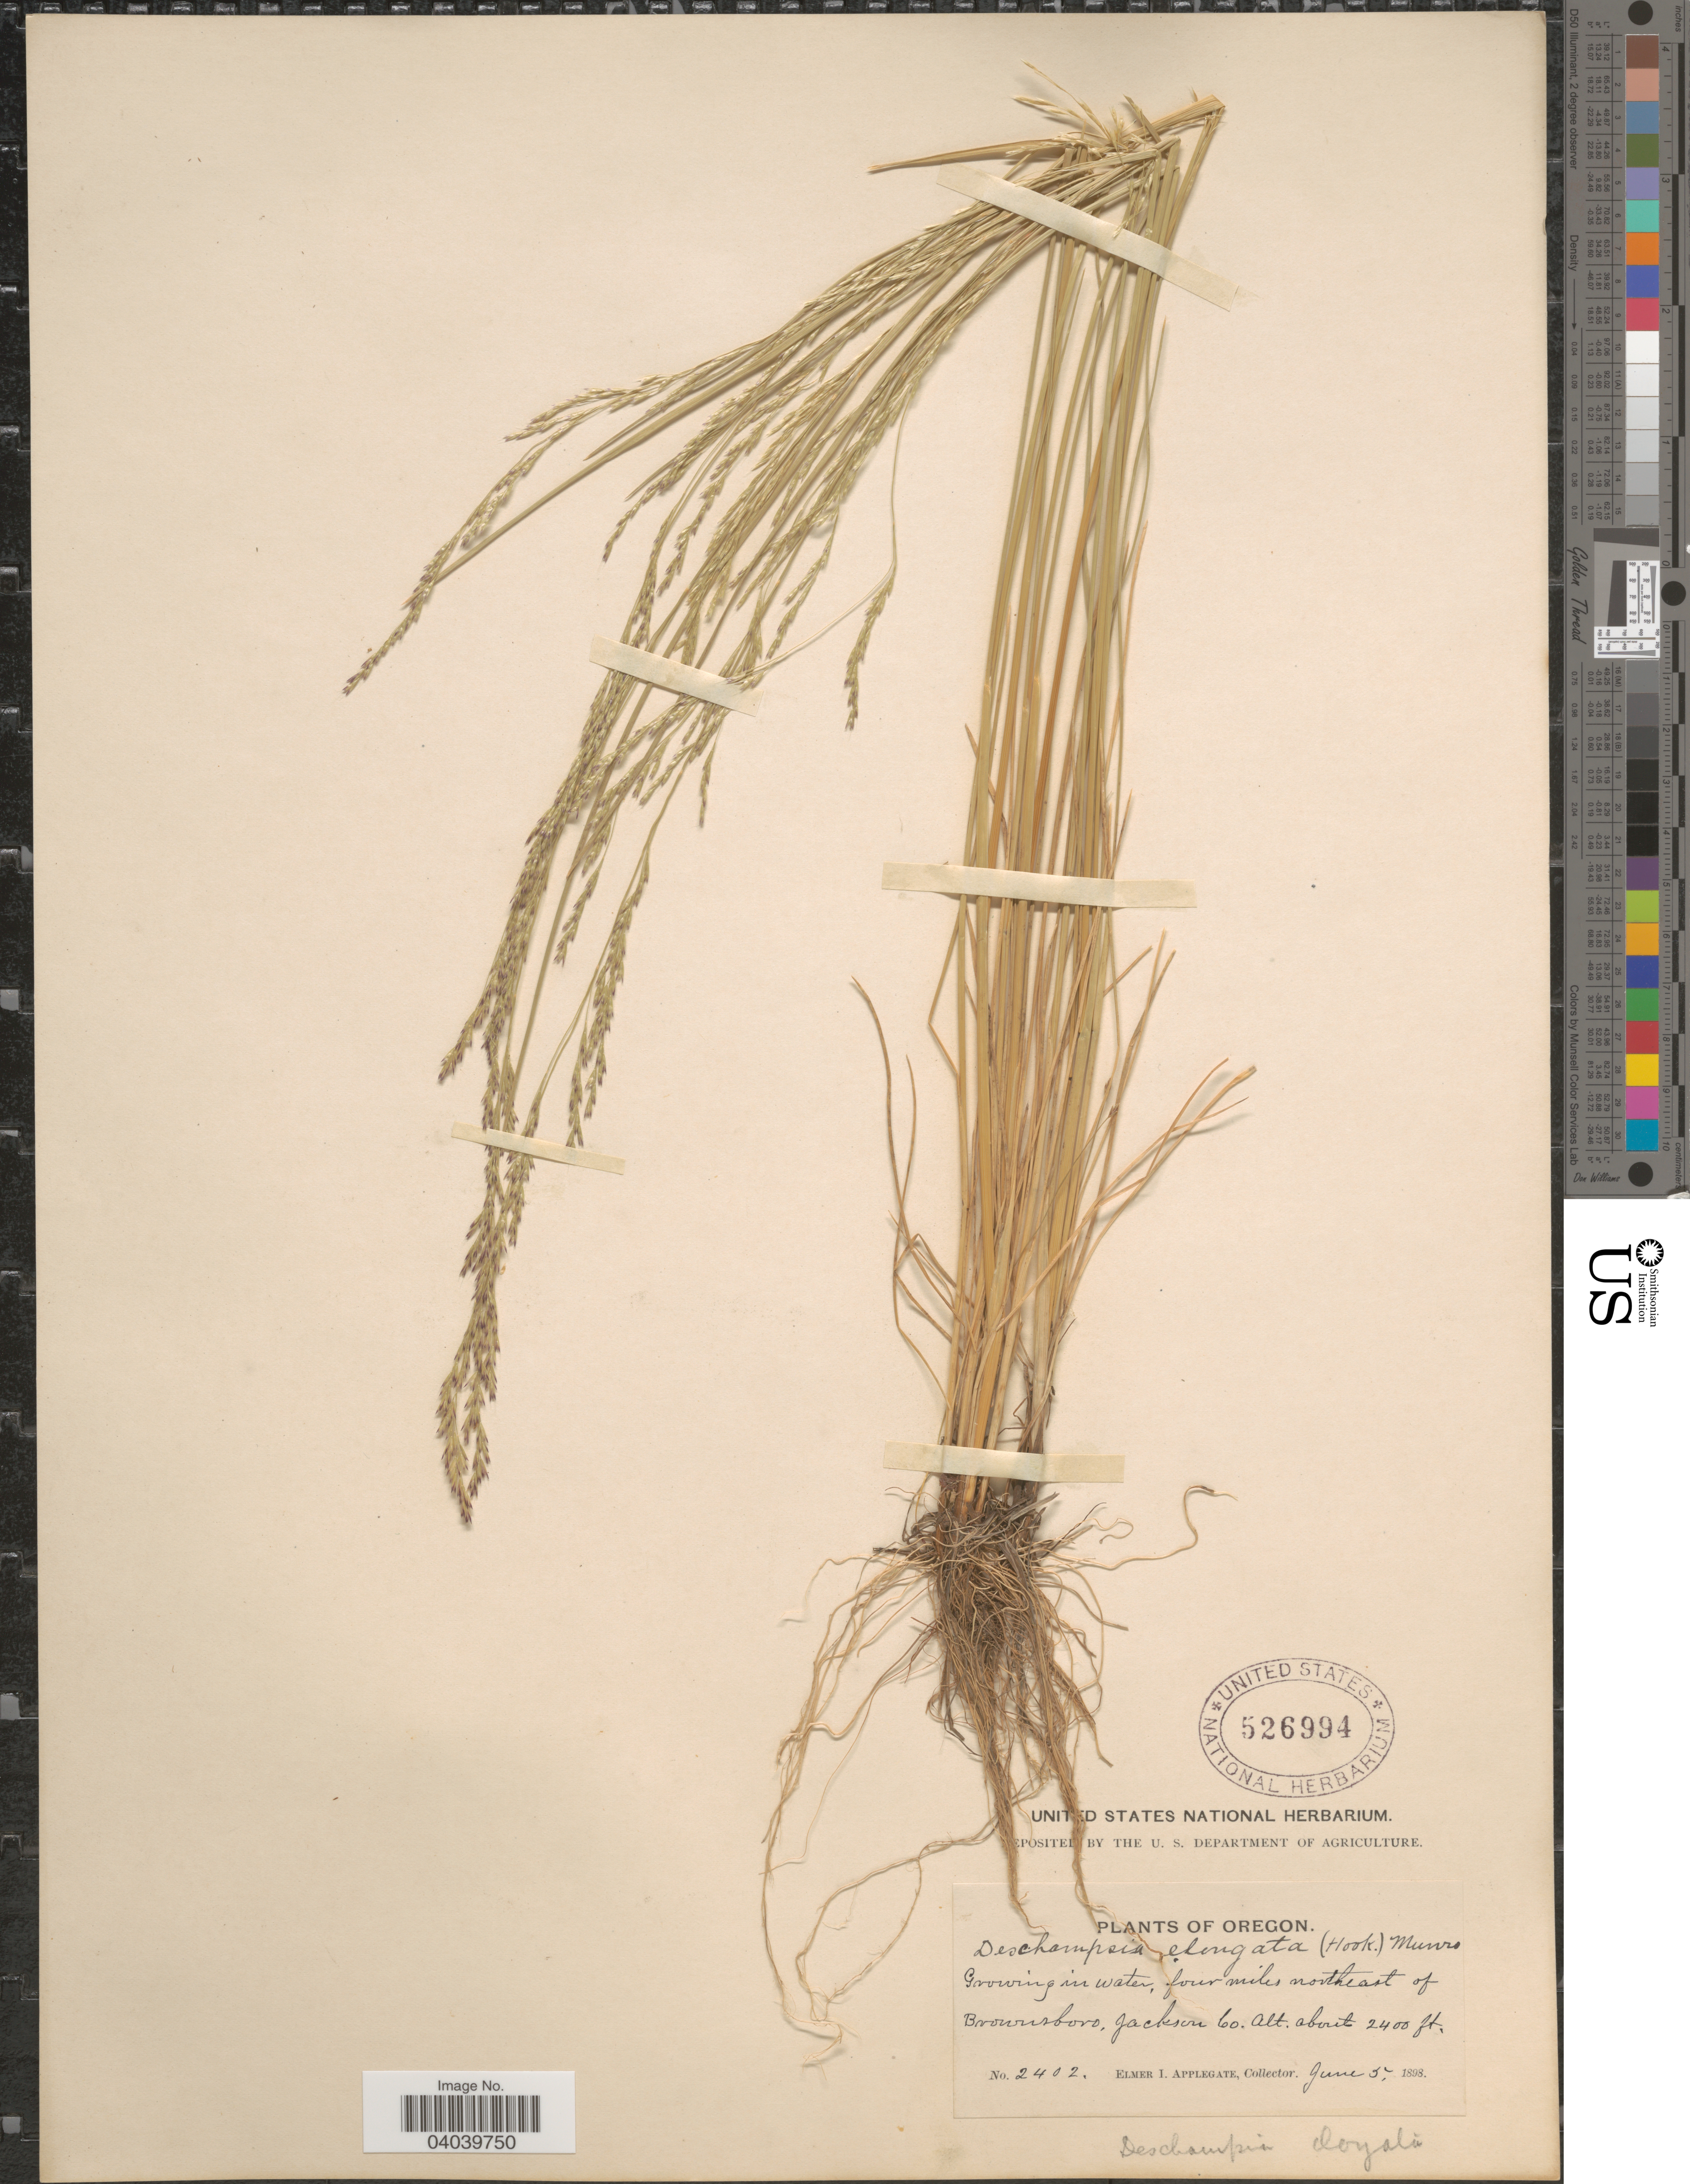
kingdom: Plantae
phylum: Tracheophyta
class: Liliopsida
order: Poales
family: Poaceae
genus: Deschampsia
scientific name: Deschampsia elongata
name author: (Hook.) Munro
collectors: E. I. Applegate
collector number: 2402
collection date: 1898-06-05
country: United States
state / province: Oregon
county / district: Jackson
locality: Four miles northeast of Brownsboro, Jackson Co.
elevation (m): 732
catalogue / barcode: US 526994